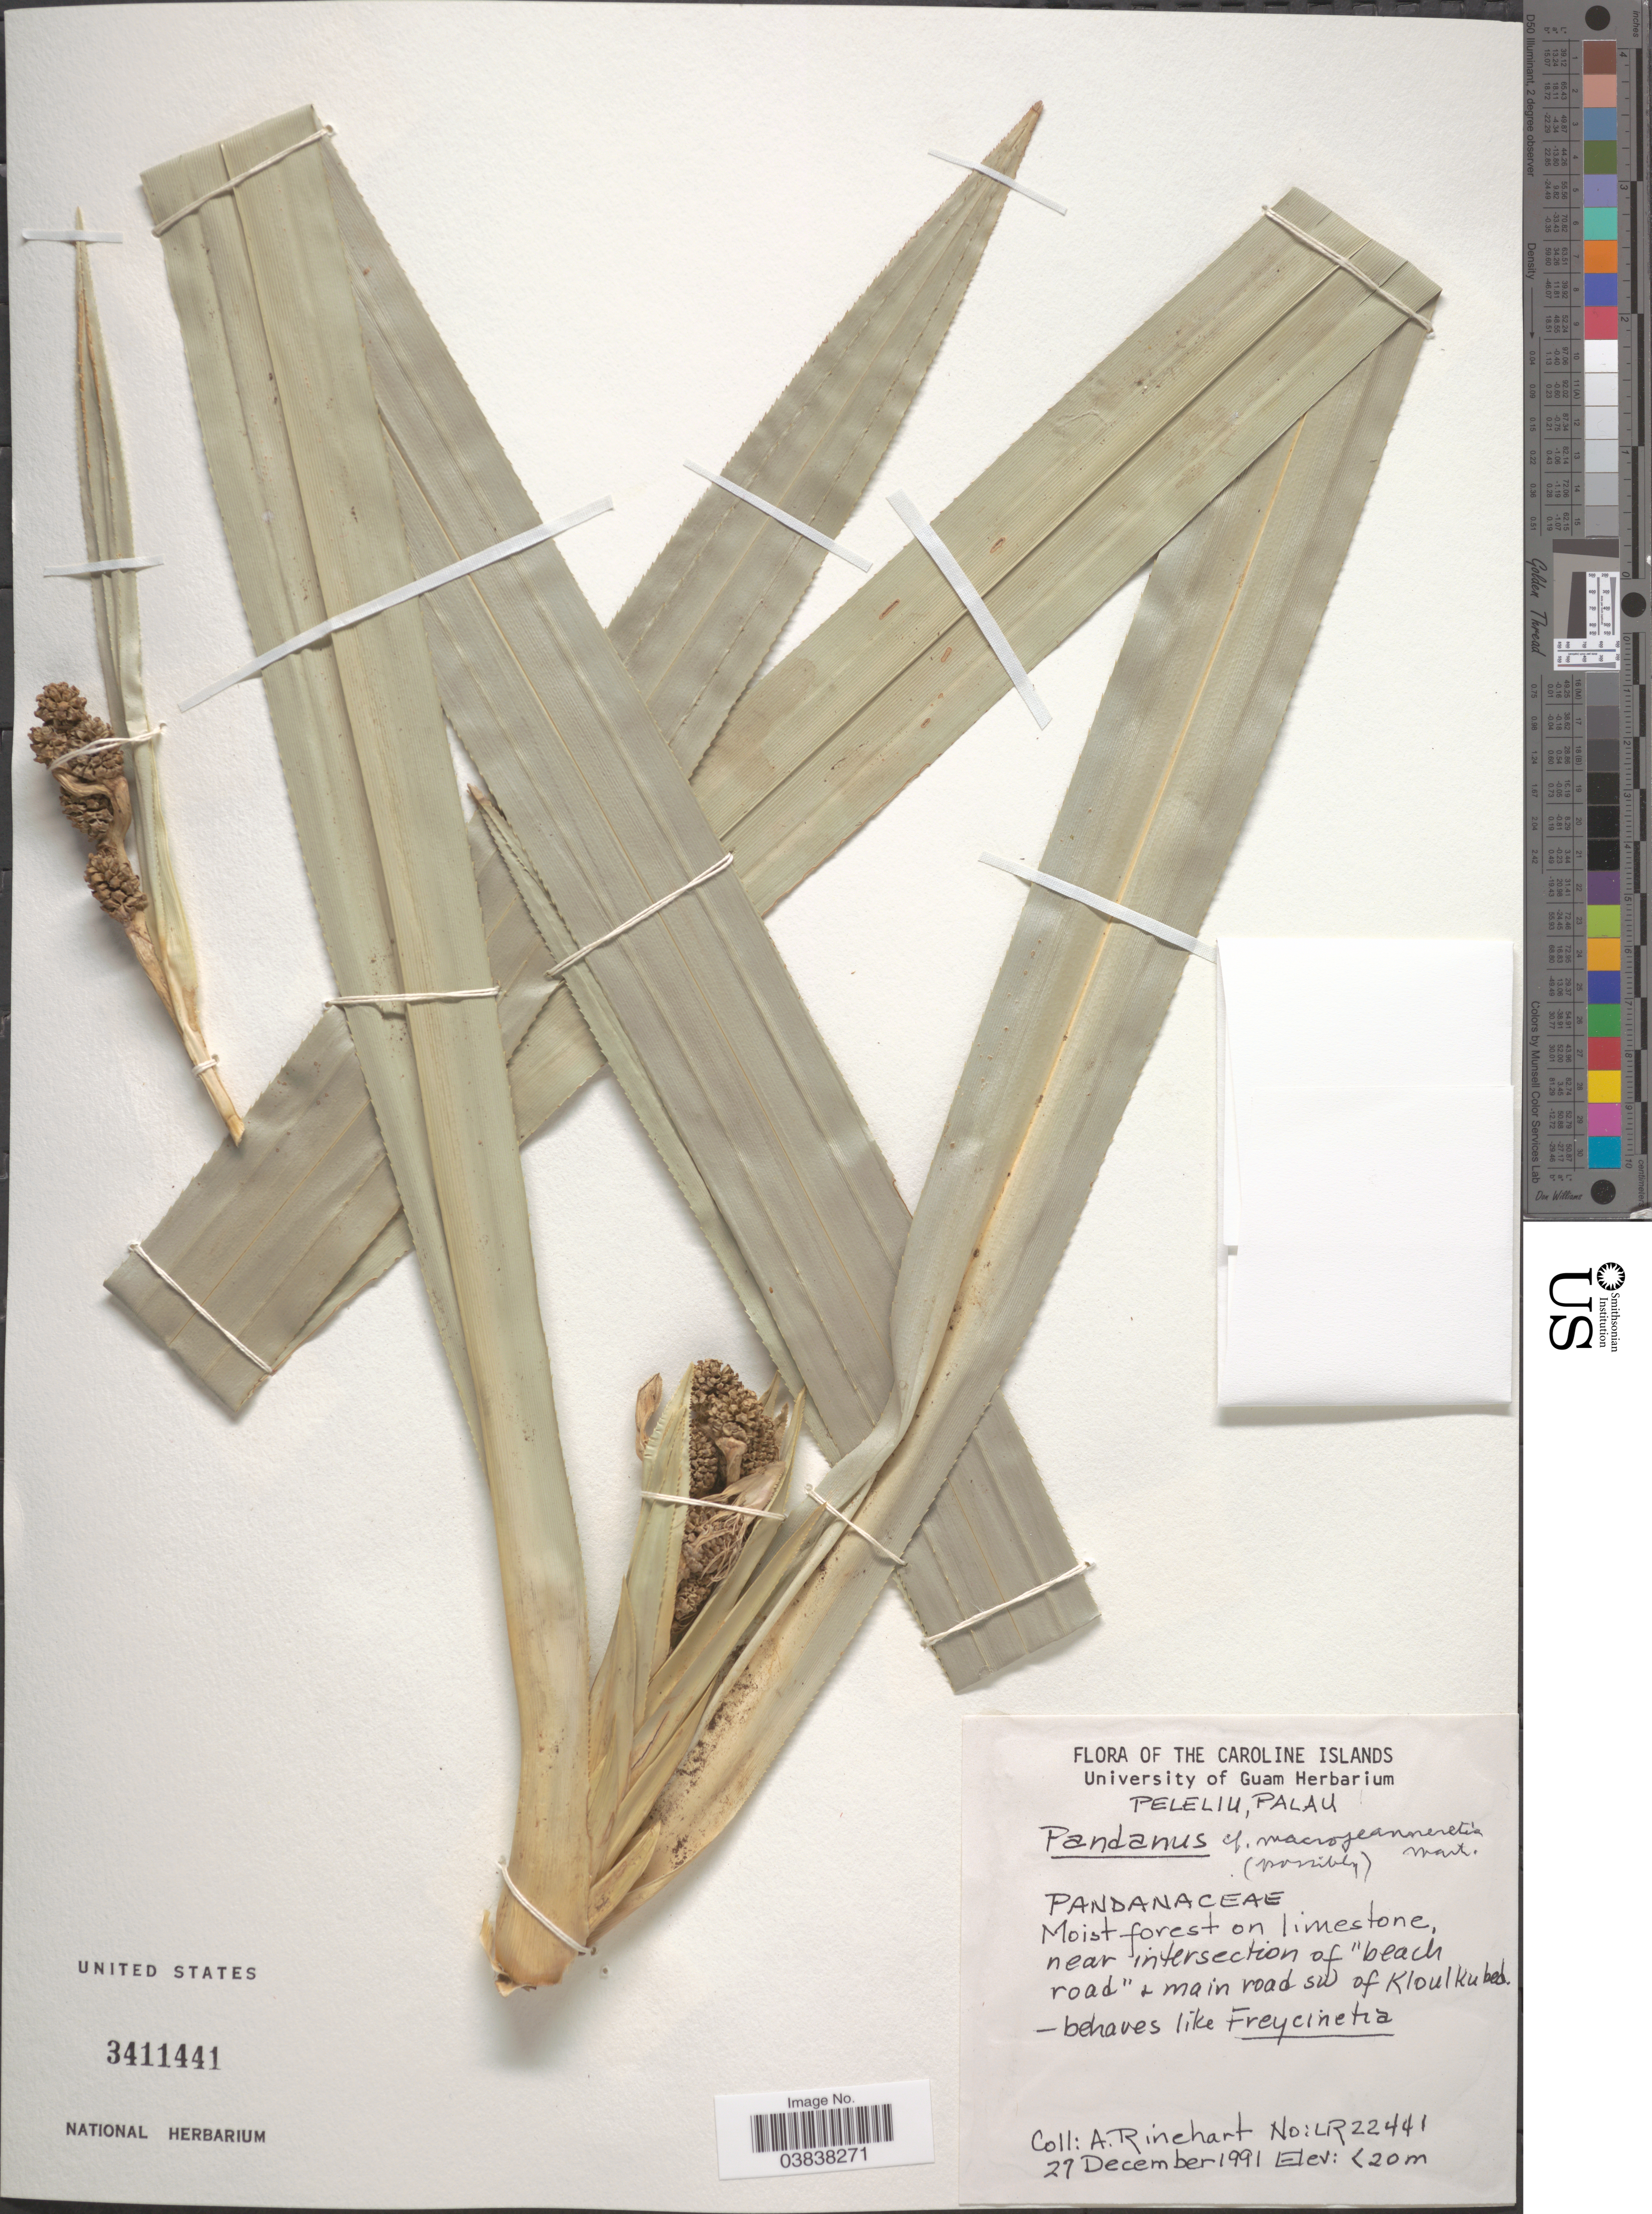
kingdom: Plantae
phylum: Tracheophyta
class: Liliopsida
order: Pandanales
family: Pandanaceae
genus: Pandanus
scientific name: Pandanus macrojeanneretia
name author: Martelli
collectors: A. Rinehart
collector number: LR22441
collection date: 1991-12-27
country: Guam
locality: Caroline Islands. Peleliu, Palau. Near intersection of "beach road" & main road SW of Kloulkubed.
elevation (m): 20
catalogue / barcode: US 3411441